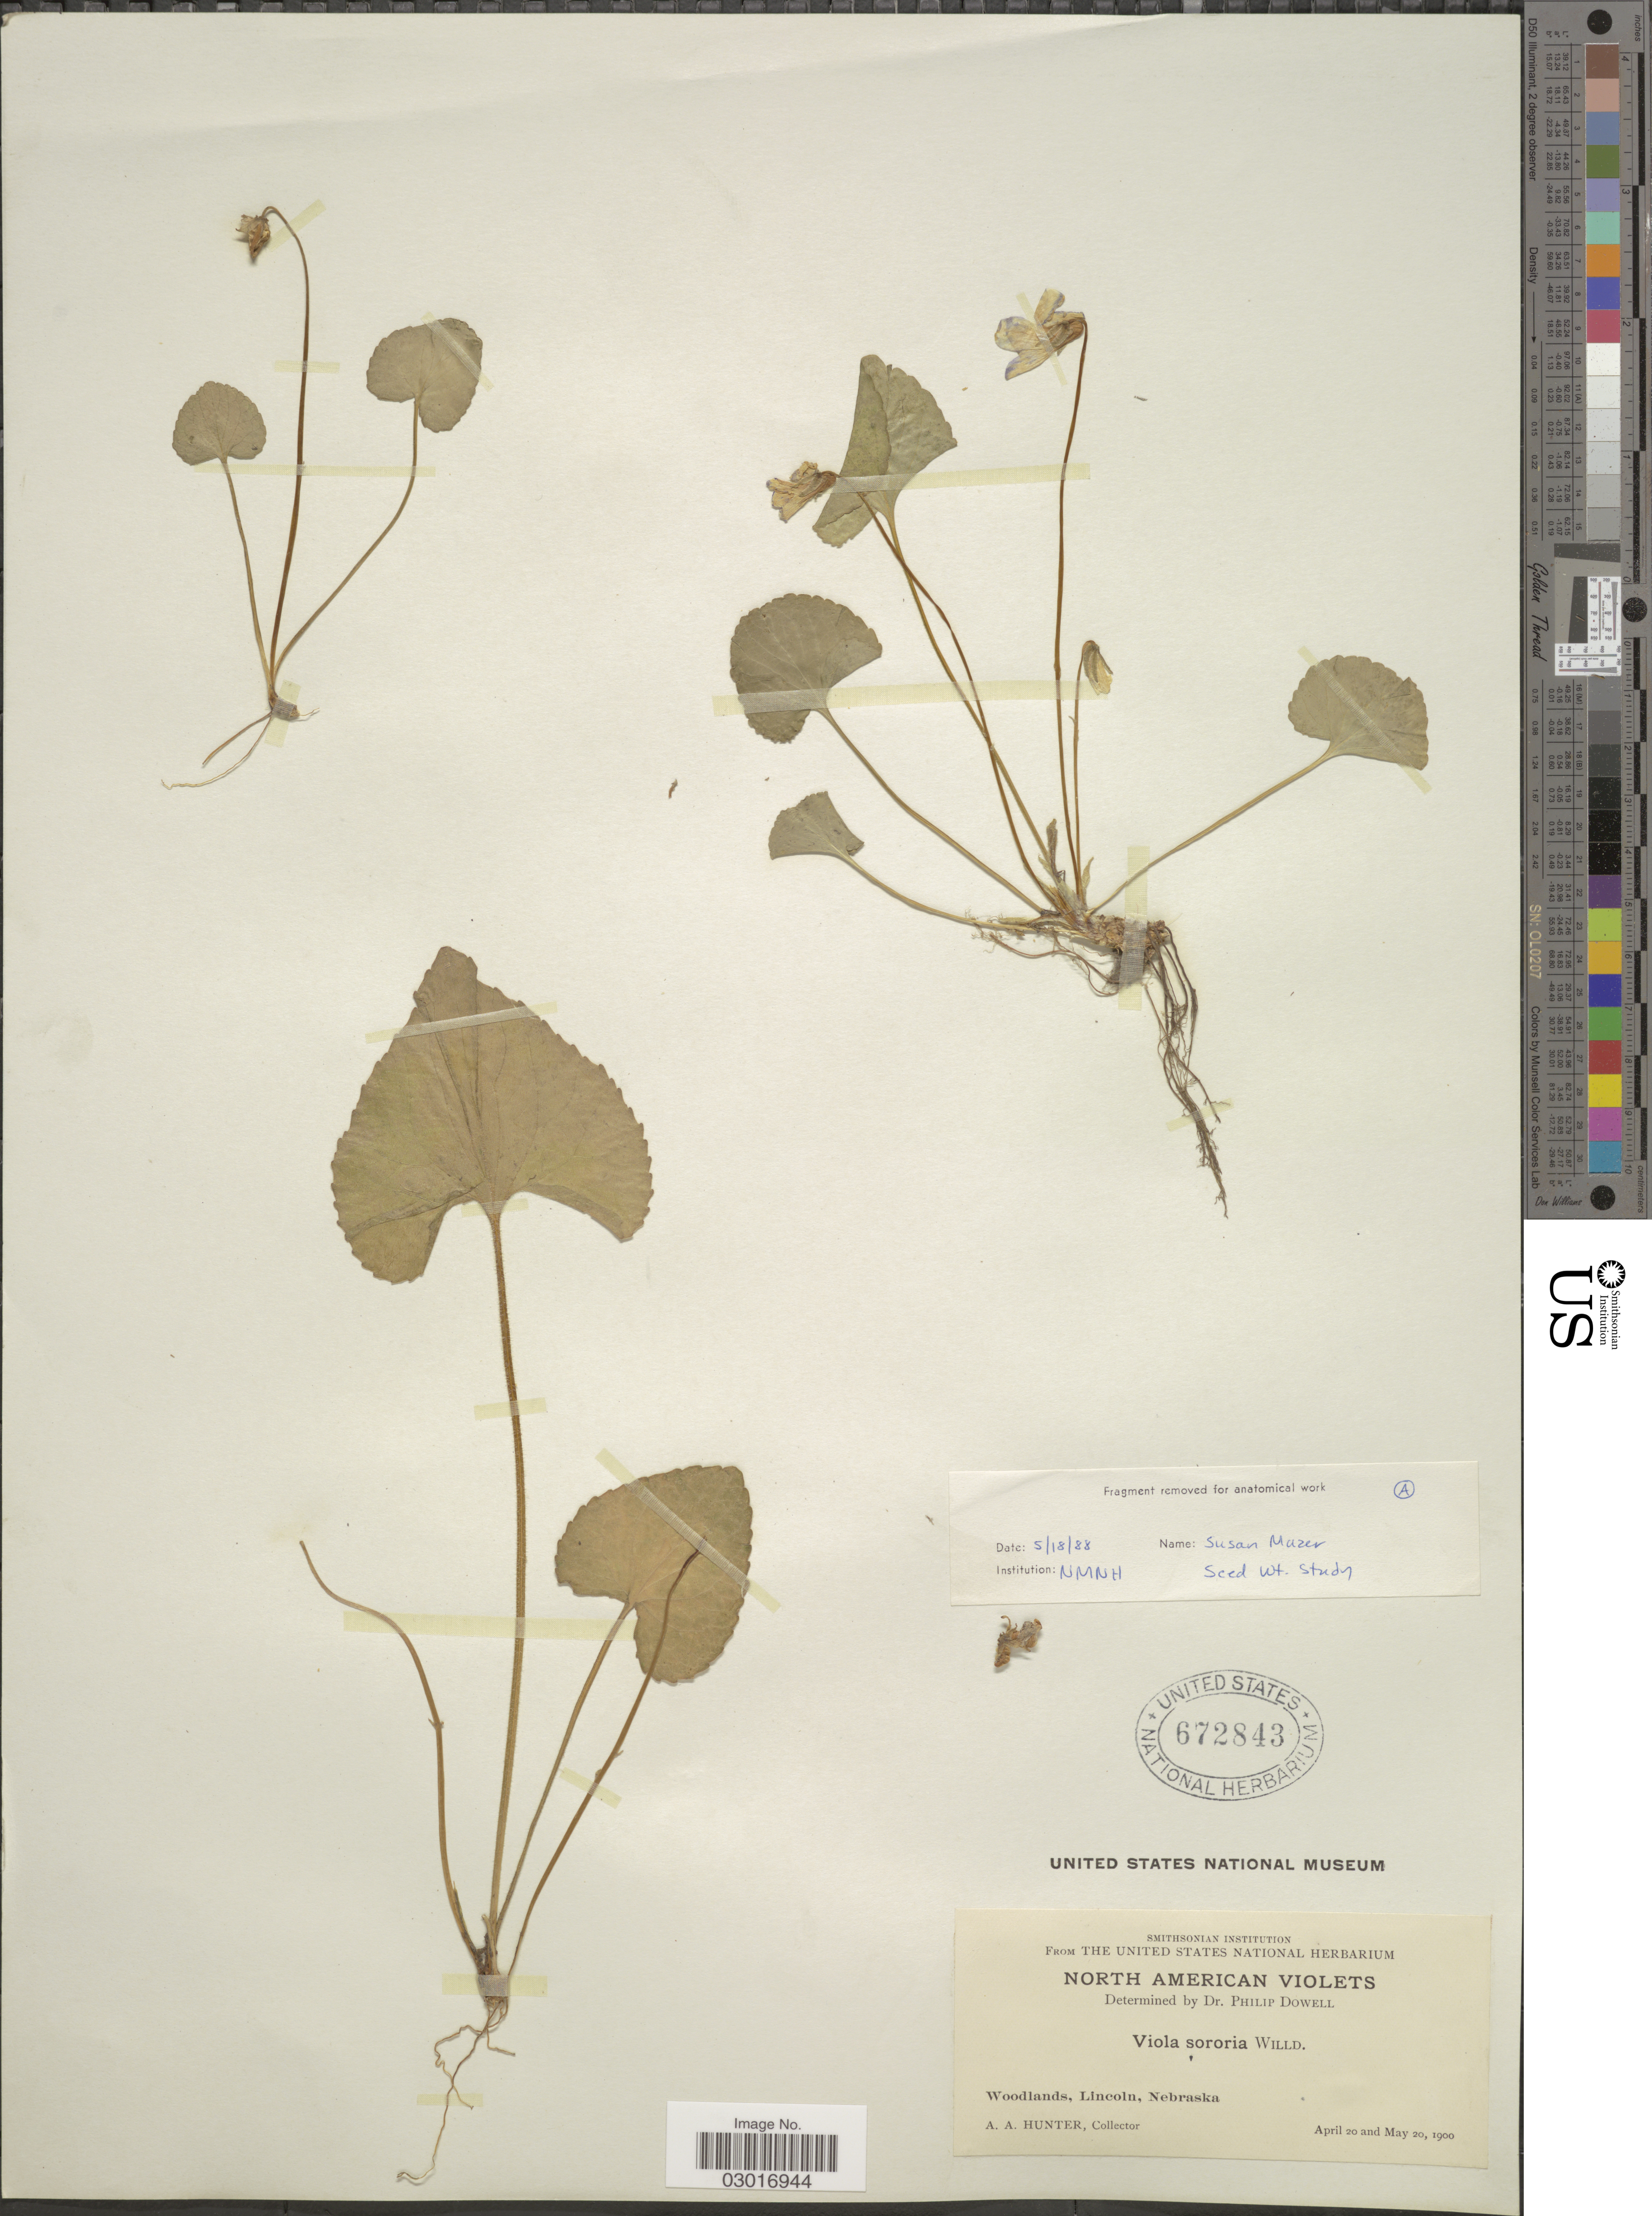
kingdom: Plantae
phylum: Tracheophyta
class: Magnoliopsida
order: Malpighiales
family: Violaceae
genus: Viola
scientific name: Viola sororia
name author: Willd.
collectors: A. Hunter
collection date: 1900-04-20/1900-05-20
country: United States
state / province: Nebraska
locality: Woodlands, Lincoln.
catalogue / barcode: US 672843